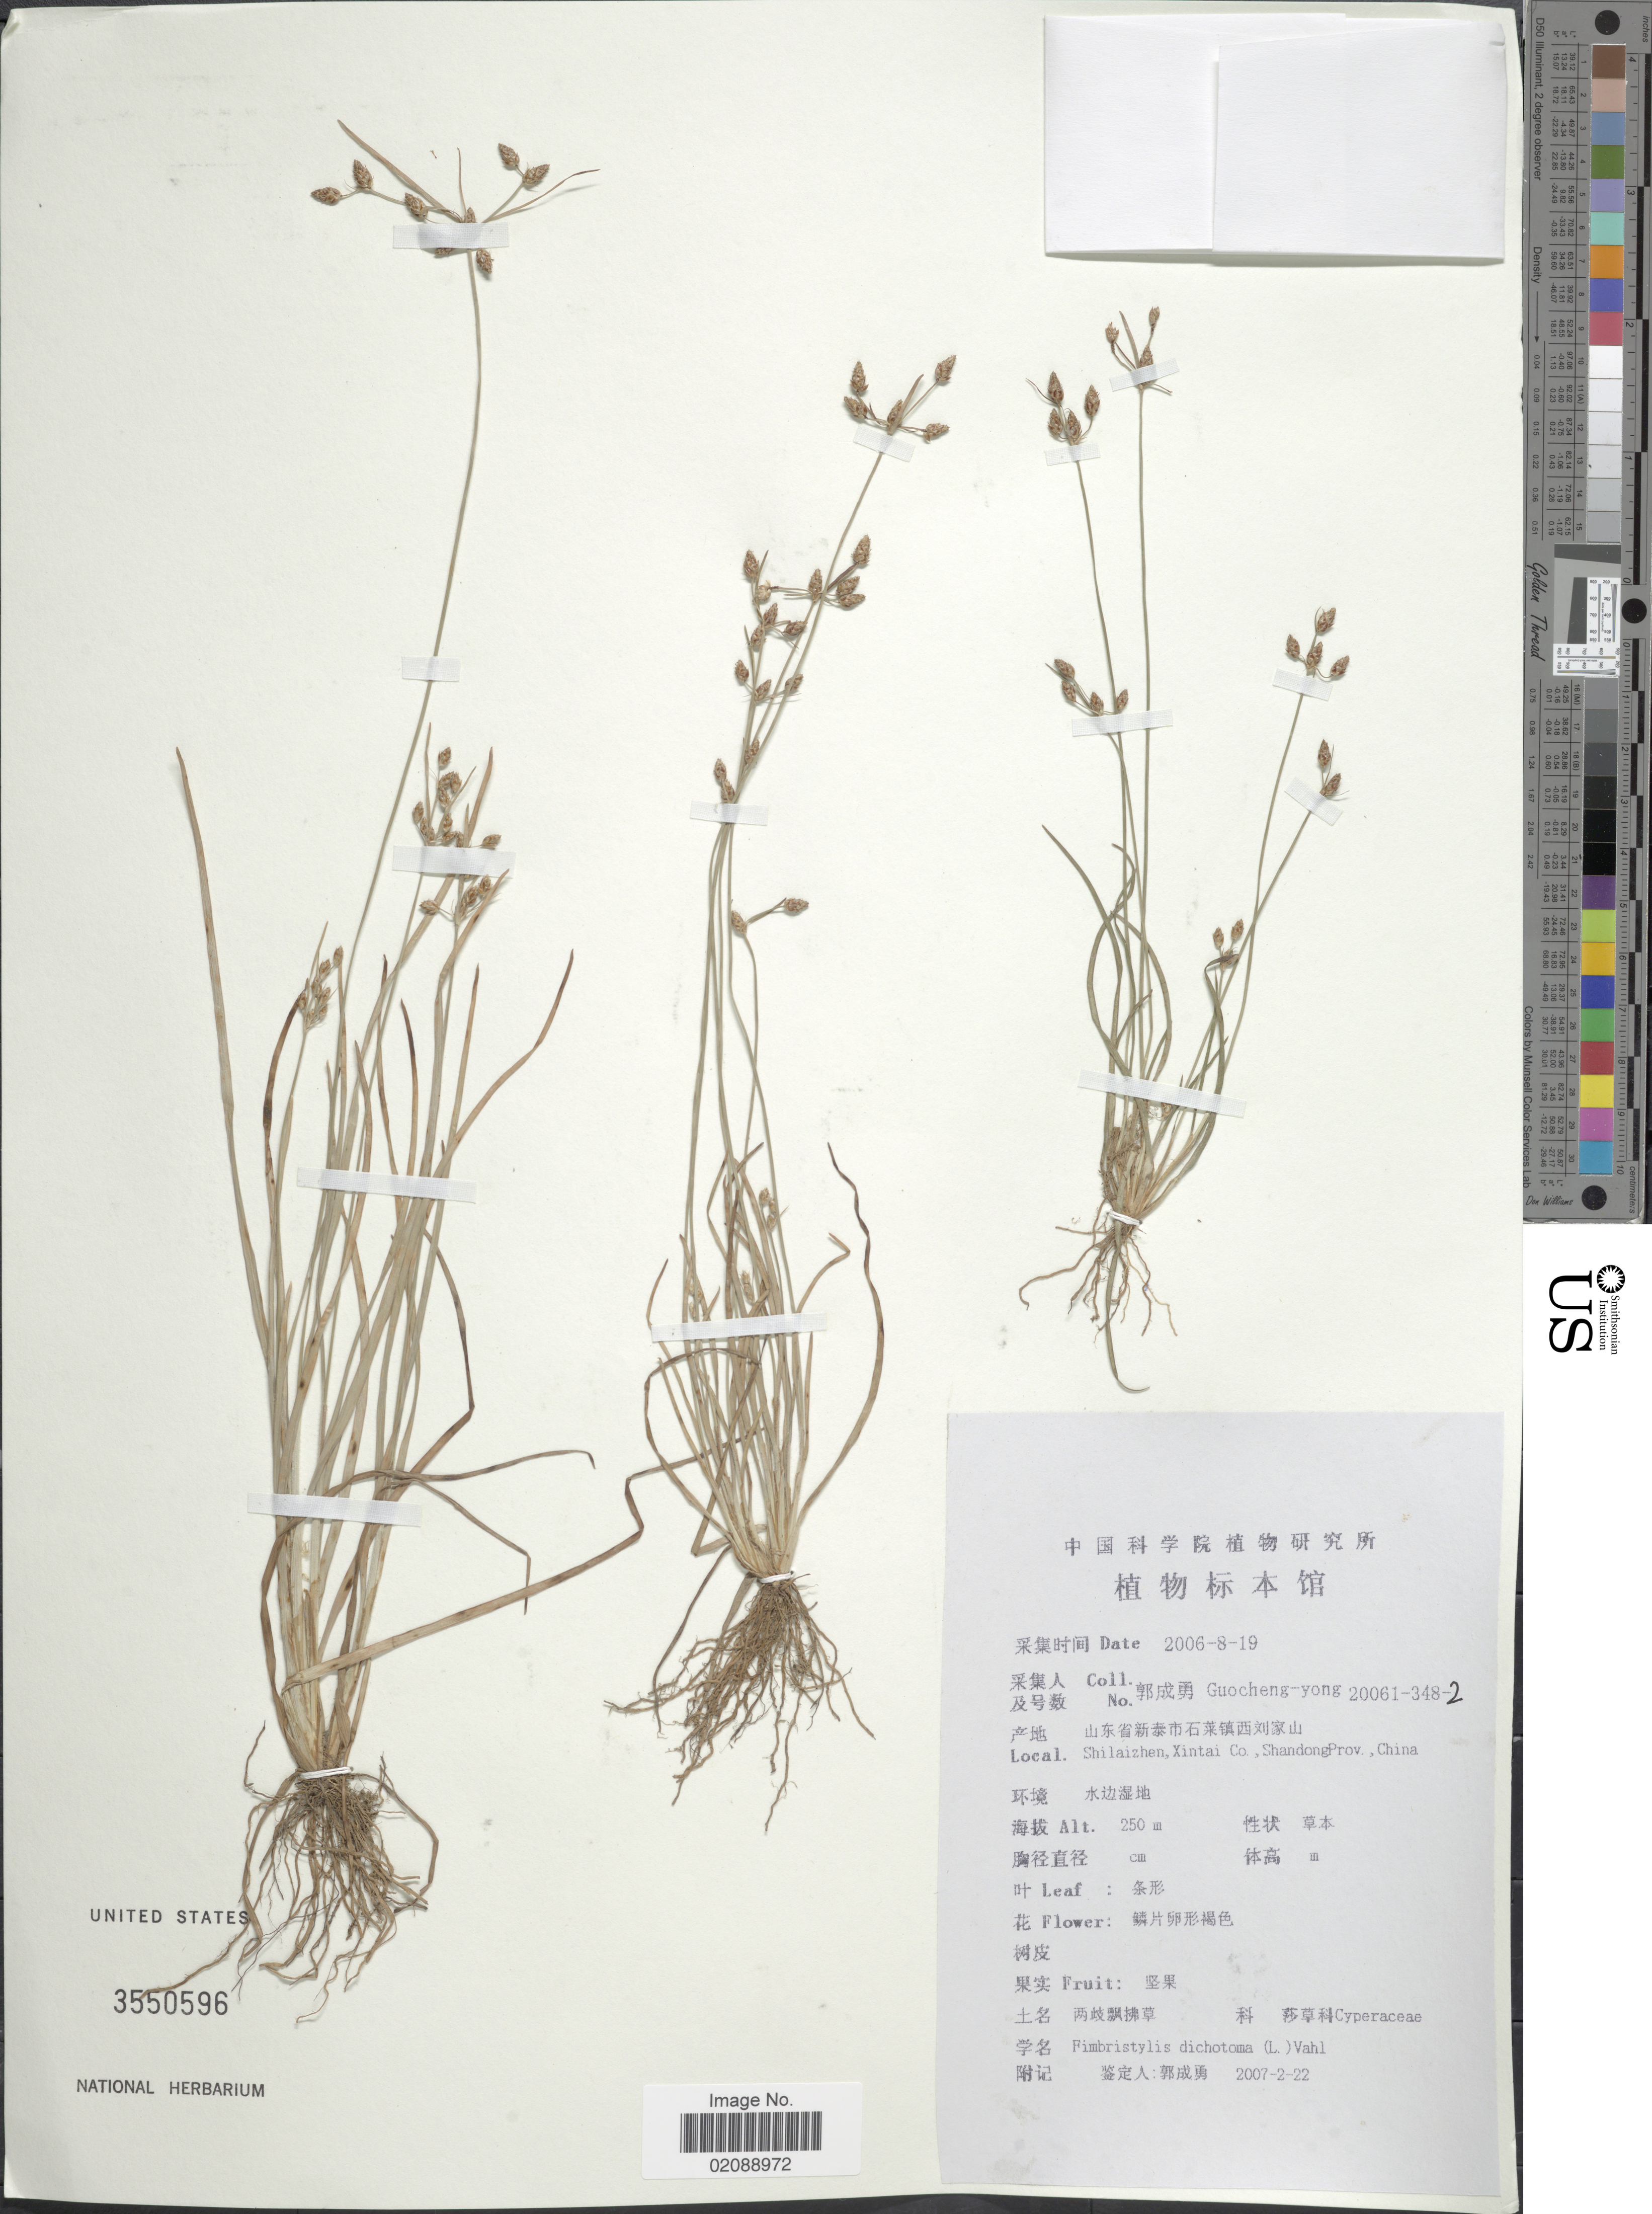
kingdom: Plantae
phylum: Tracheophyta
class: Liliopsida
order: Poales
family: Cyperaceae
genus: Fimbristylis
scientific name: Fimbristylis dichotoma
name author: (L.) Vahl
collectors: Guo cheng-yong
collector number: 200613482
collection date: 2006-08-19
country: China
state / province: Shandong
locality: Shilaizhen, Xintai Co.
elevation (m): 250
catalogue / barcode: US 3550596